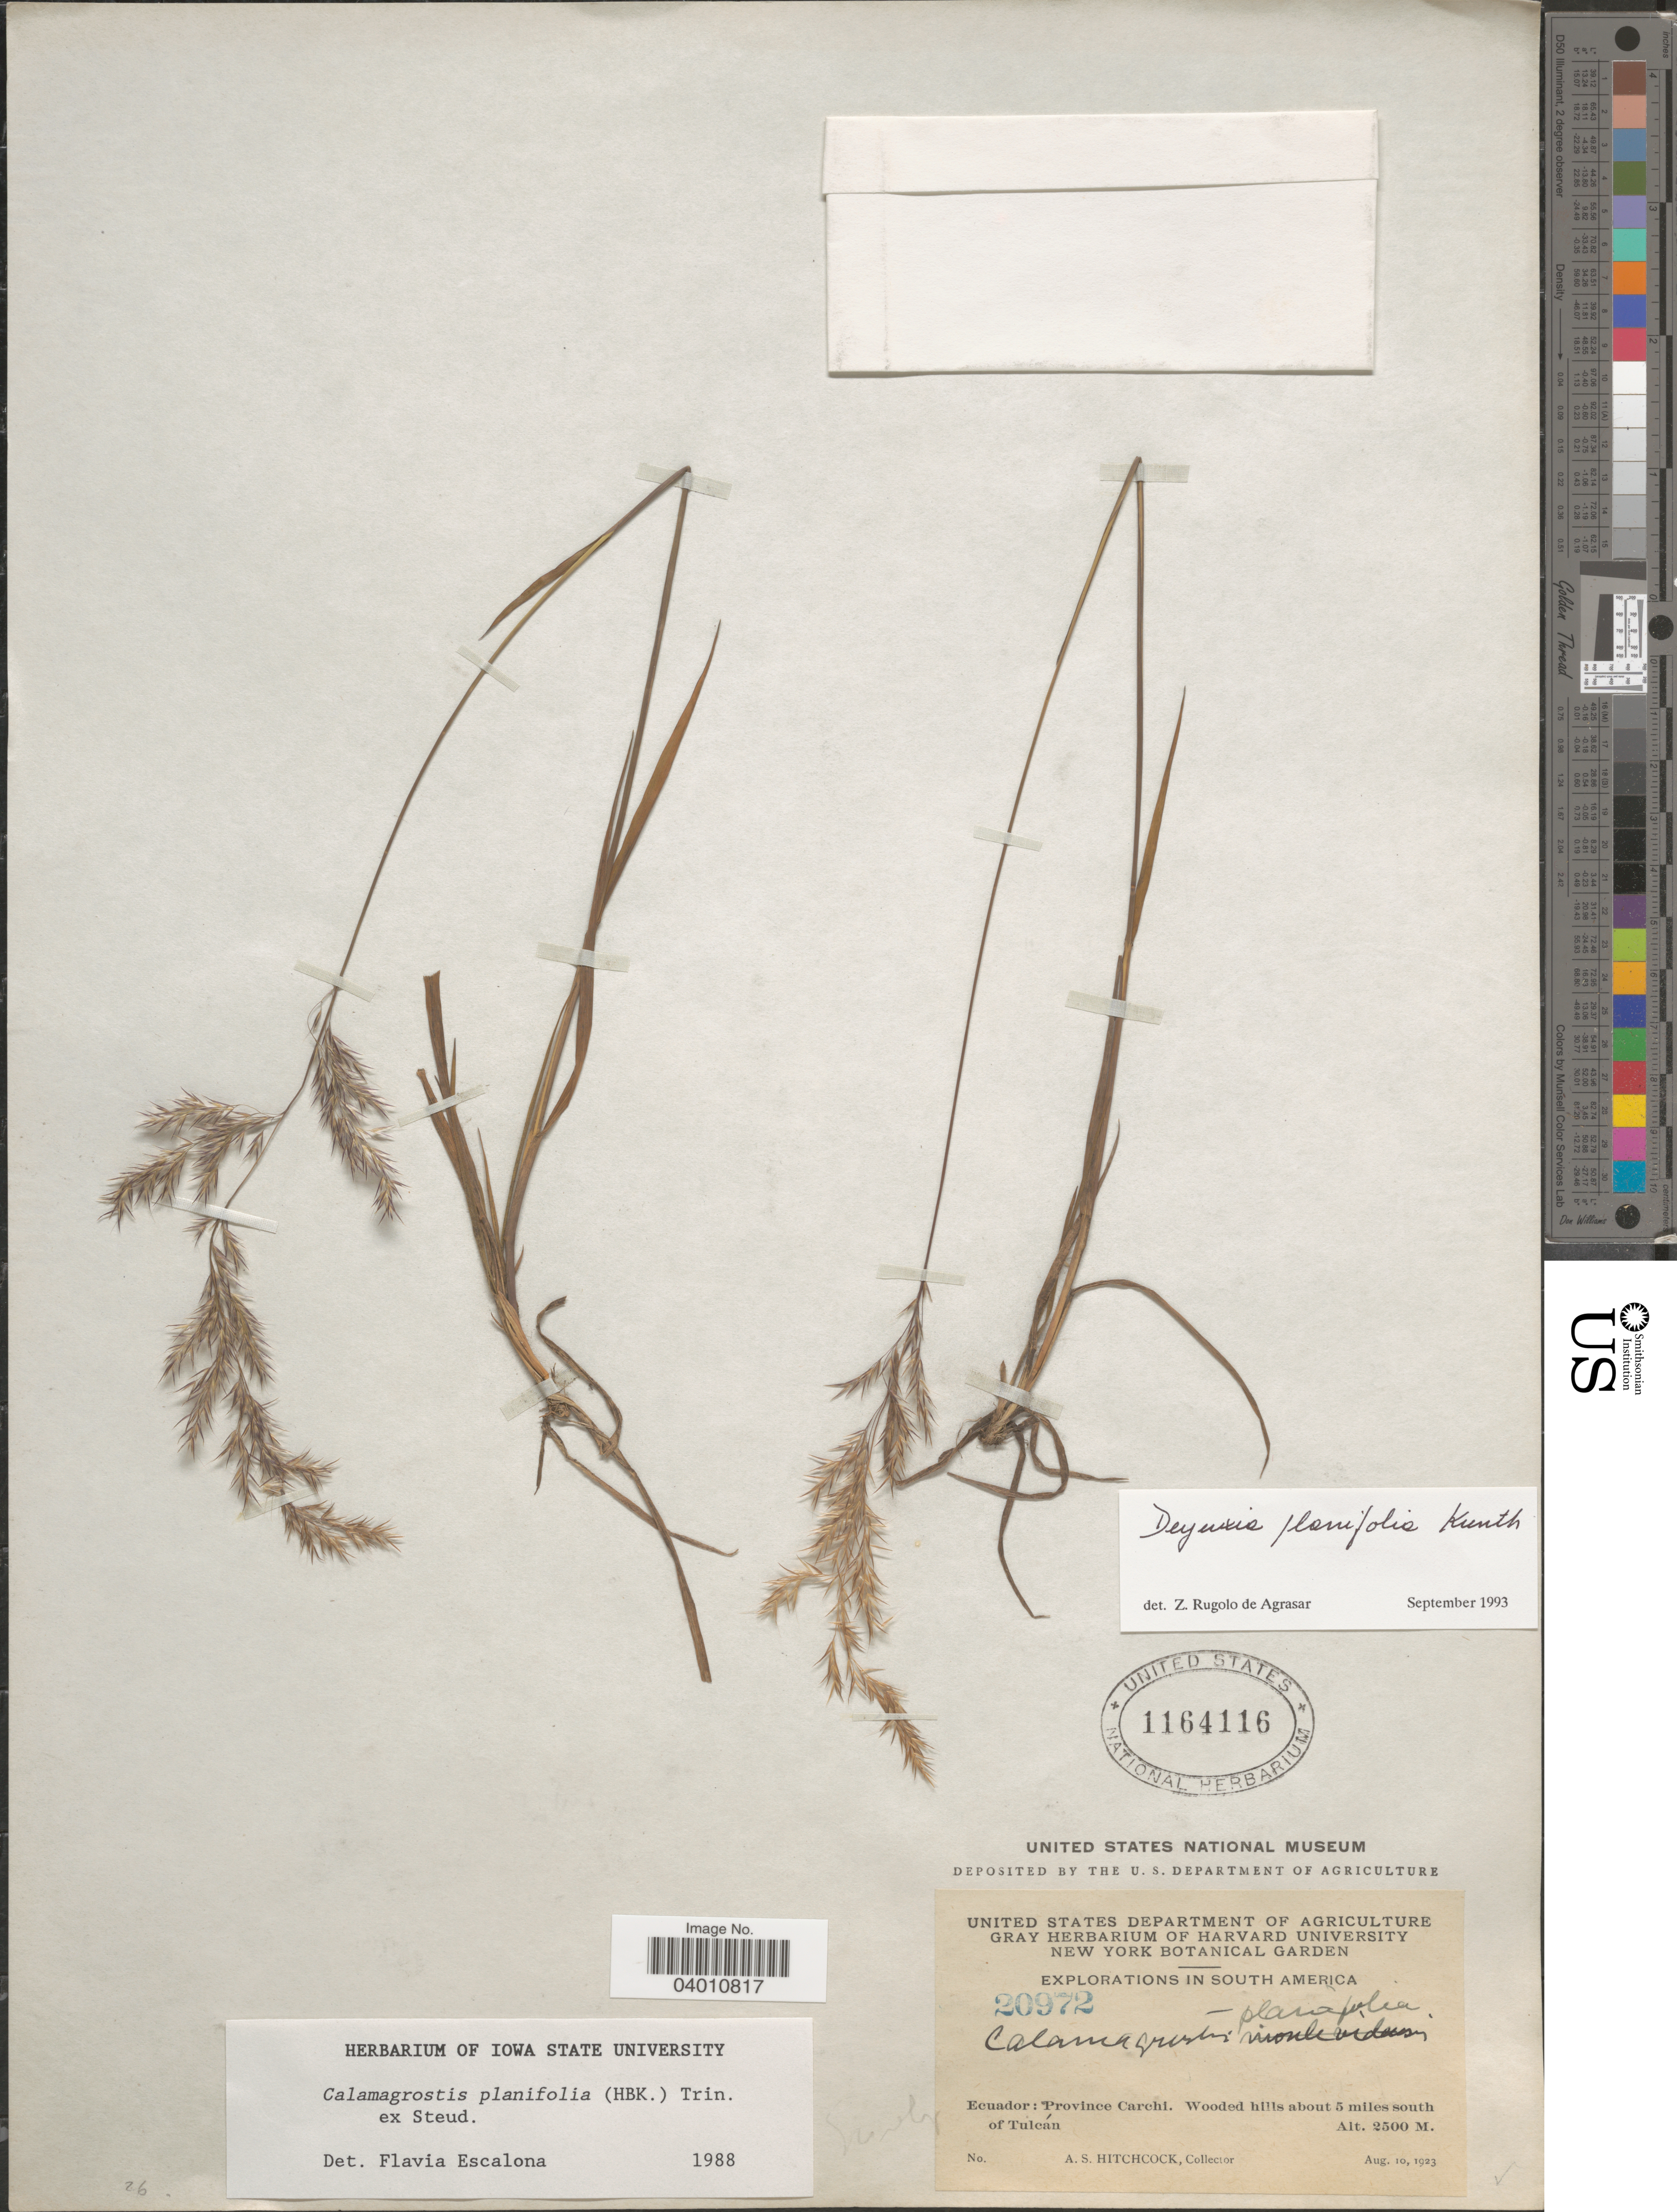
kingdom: Plantae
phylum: Tracheophyta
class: Liliopsida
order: Poales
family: Poaceae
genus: Peyritschia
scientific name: Peyritschia planifolia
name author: (Kunth) P.M. Peterson et al.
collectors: A. S. Hitchcock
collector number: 20972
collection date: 1923-08-10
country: Ecuador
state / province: Carchi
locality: Wooded hills about 5 miles south of Tulcán.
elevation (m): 2500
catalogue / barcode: US 1164116